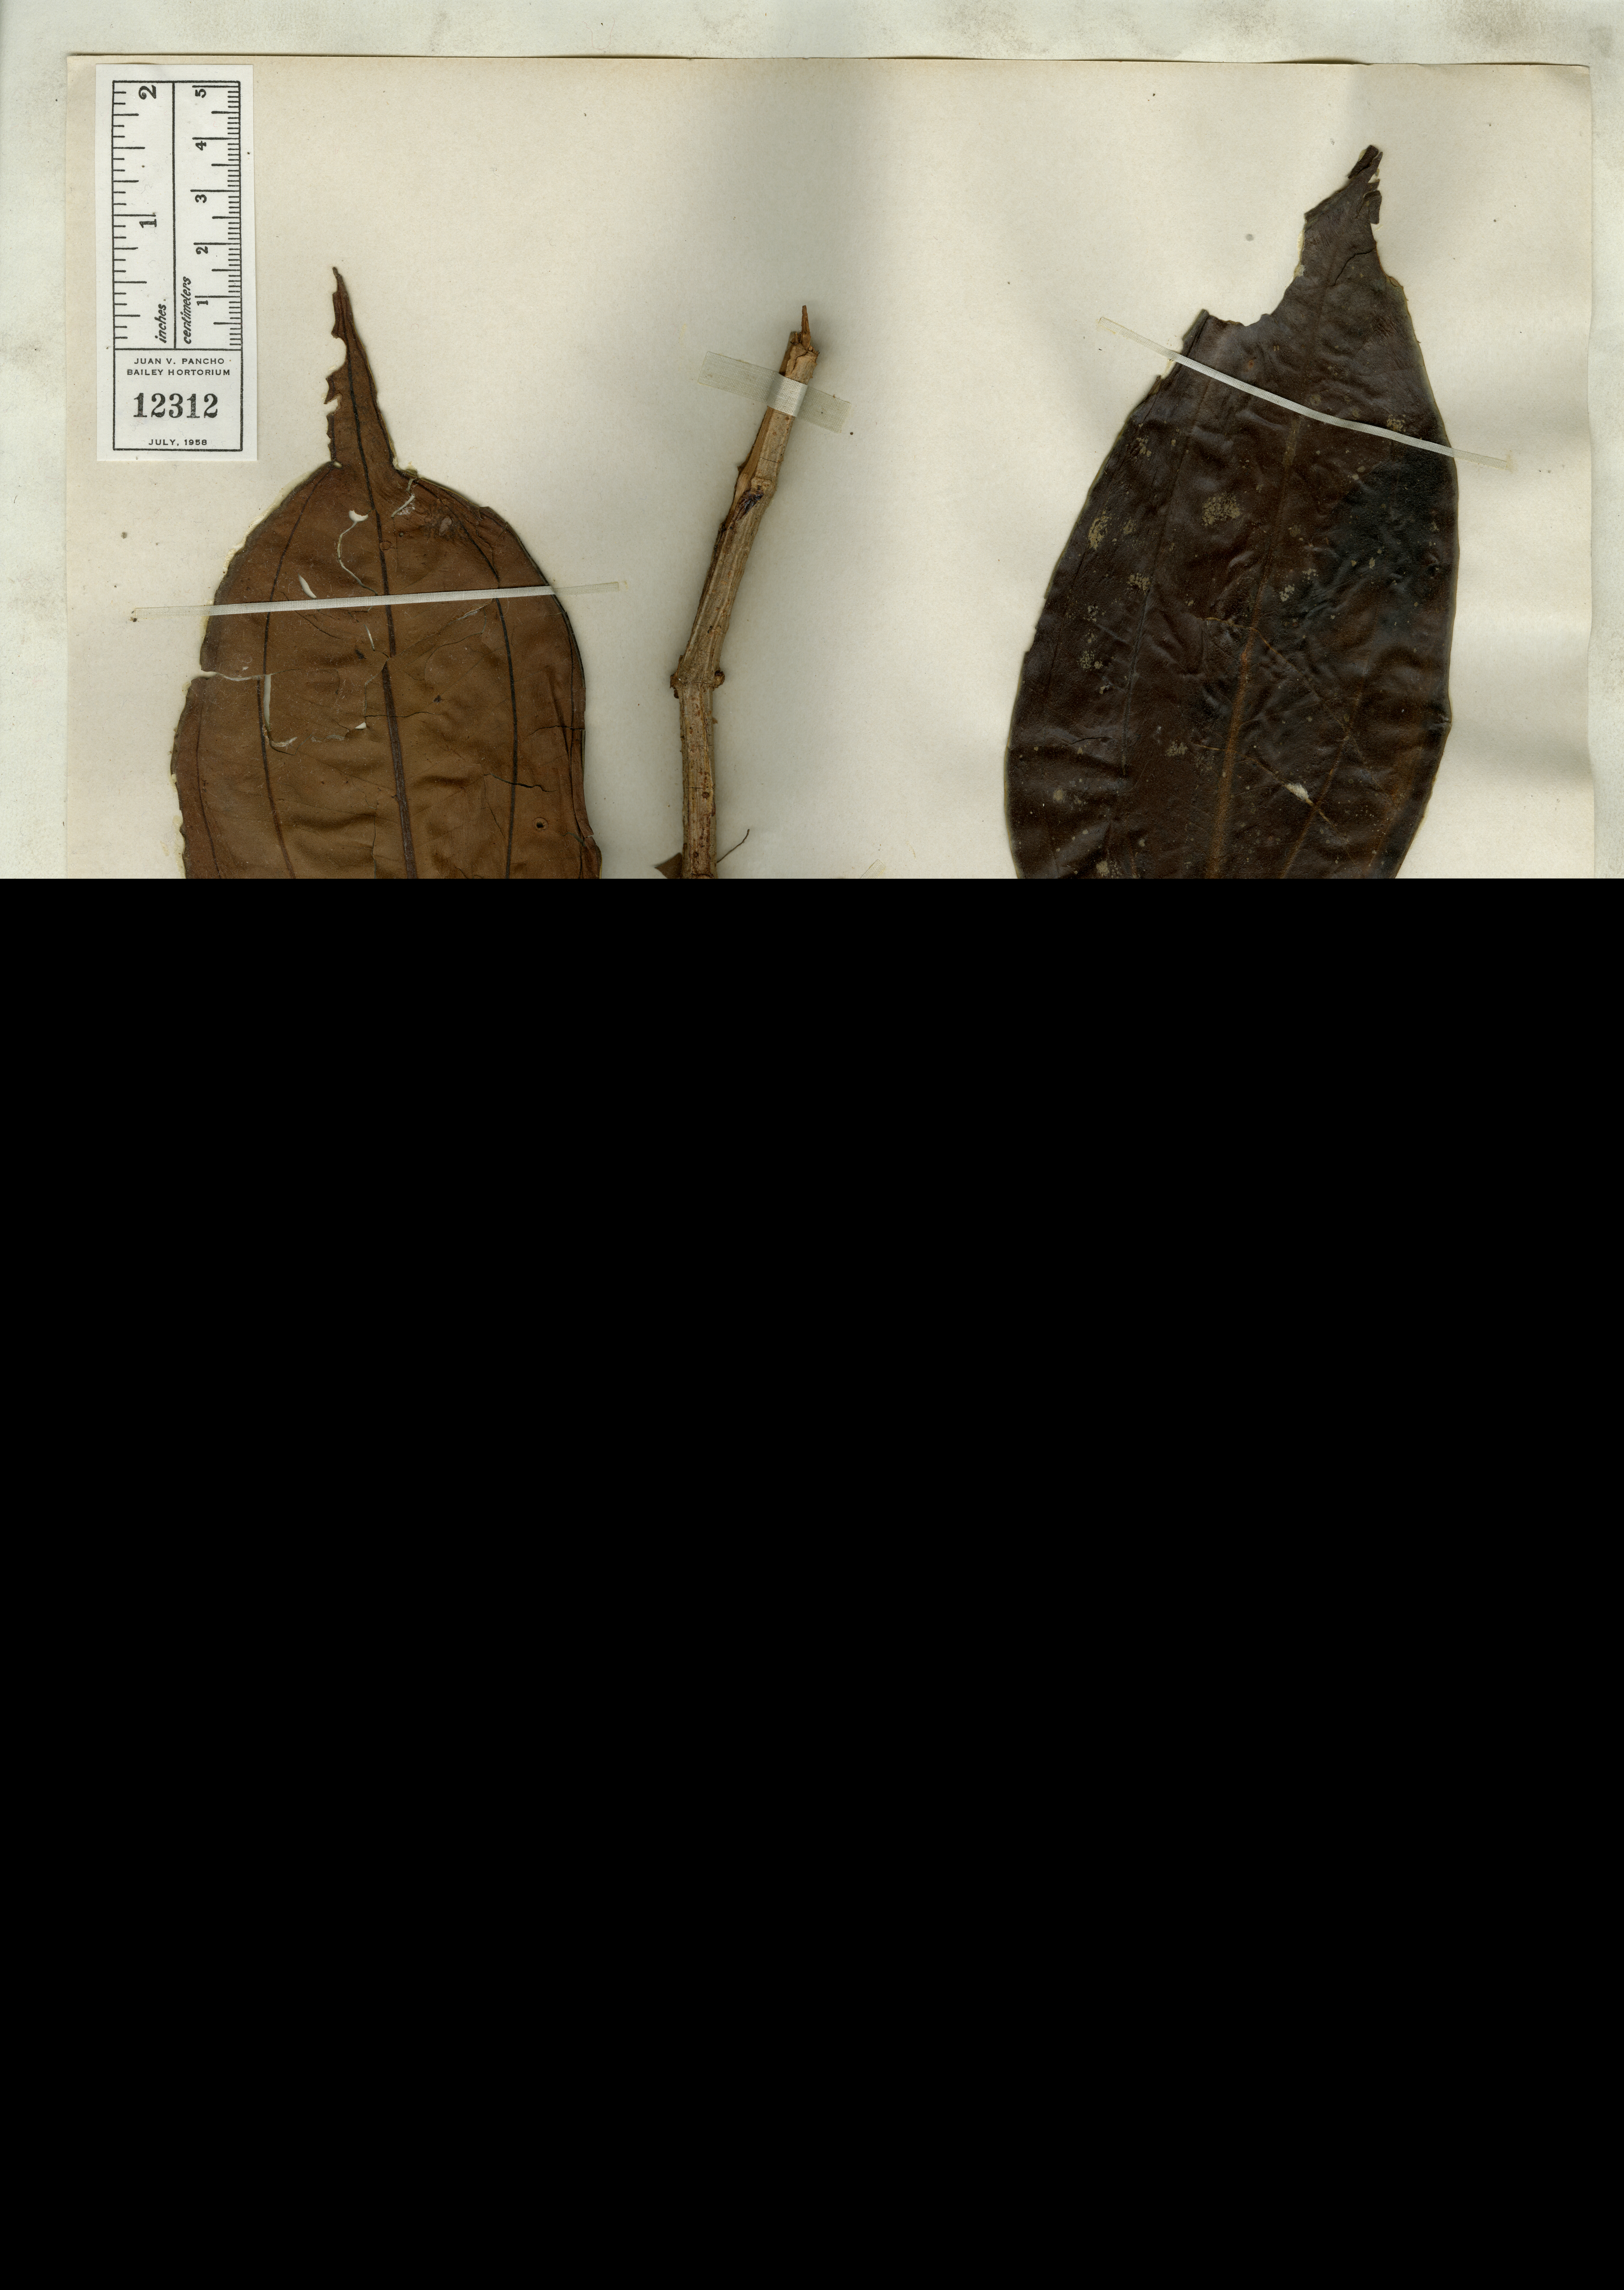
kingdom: Plantae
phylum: Tracheophyta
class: Magnoliopsida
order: Myrtales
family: Melastomataceae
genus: Medinilla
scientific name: Medinilla sorsogonensis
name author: Merr.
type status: Lectotype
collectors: M. Ramos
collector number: Bur. Sci. 23556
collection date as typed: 06 Aug 1915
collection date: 1915-08-06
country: Philippines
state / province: Bicol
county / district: Sorsogon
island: Luzon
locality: Mt. Pocdal.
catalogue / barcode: US 1239120